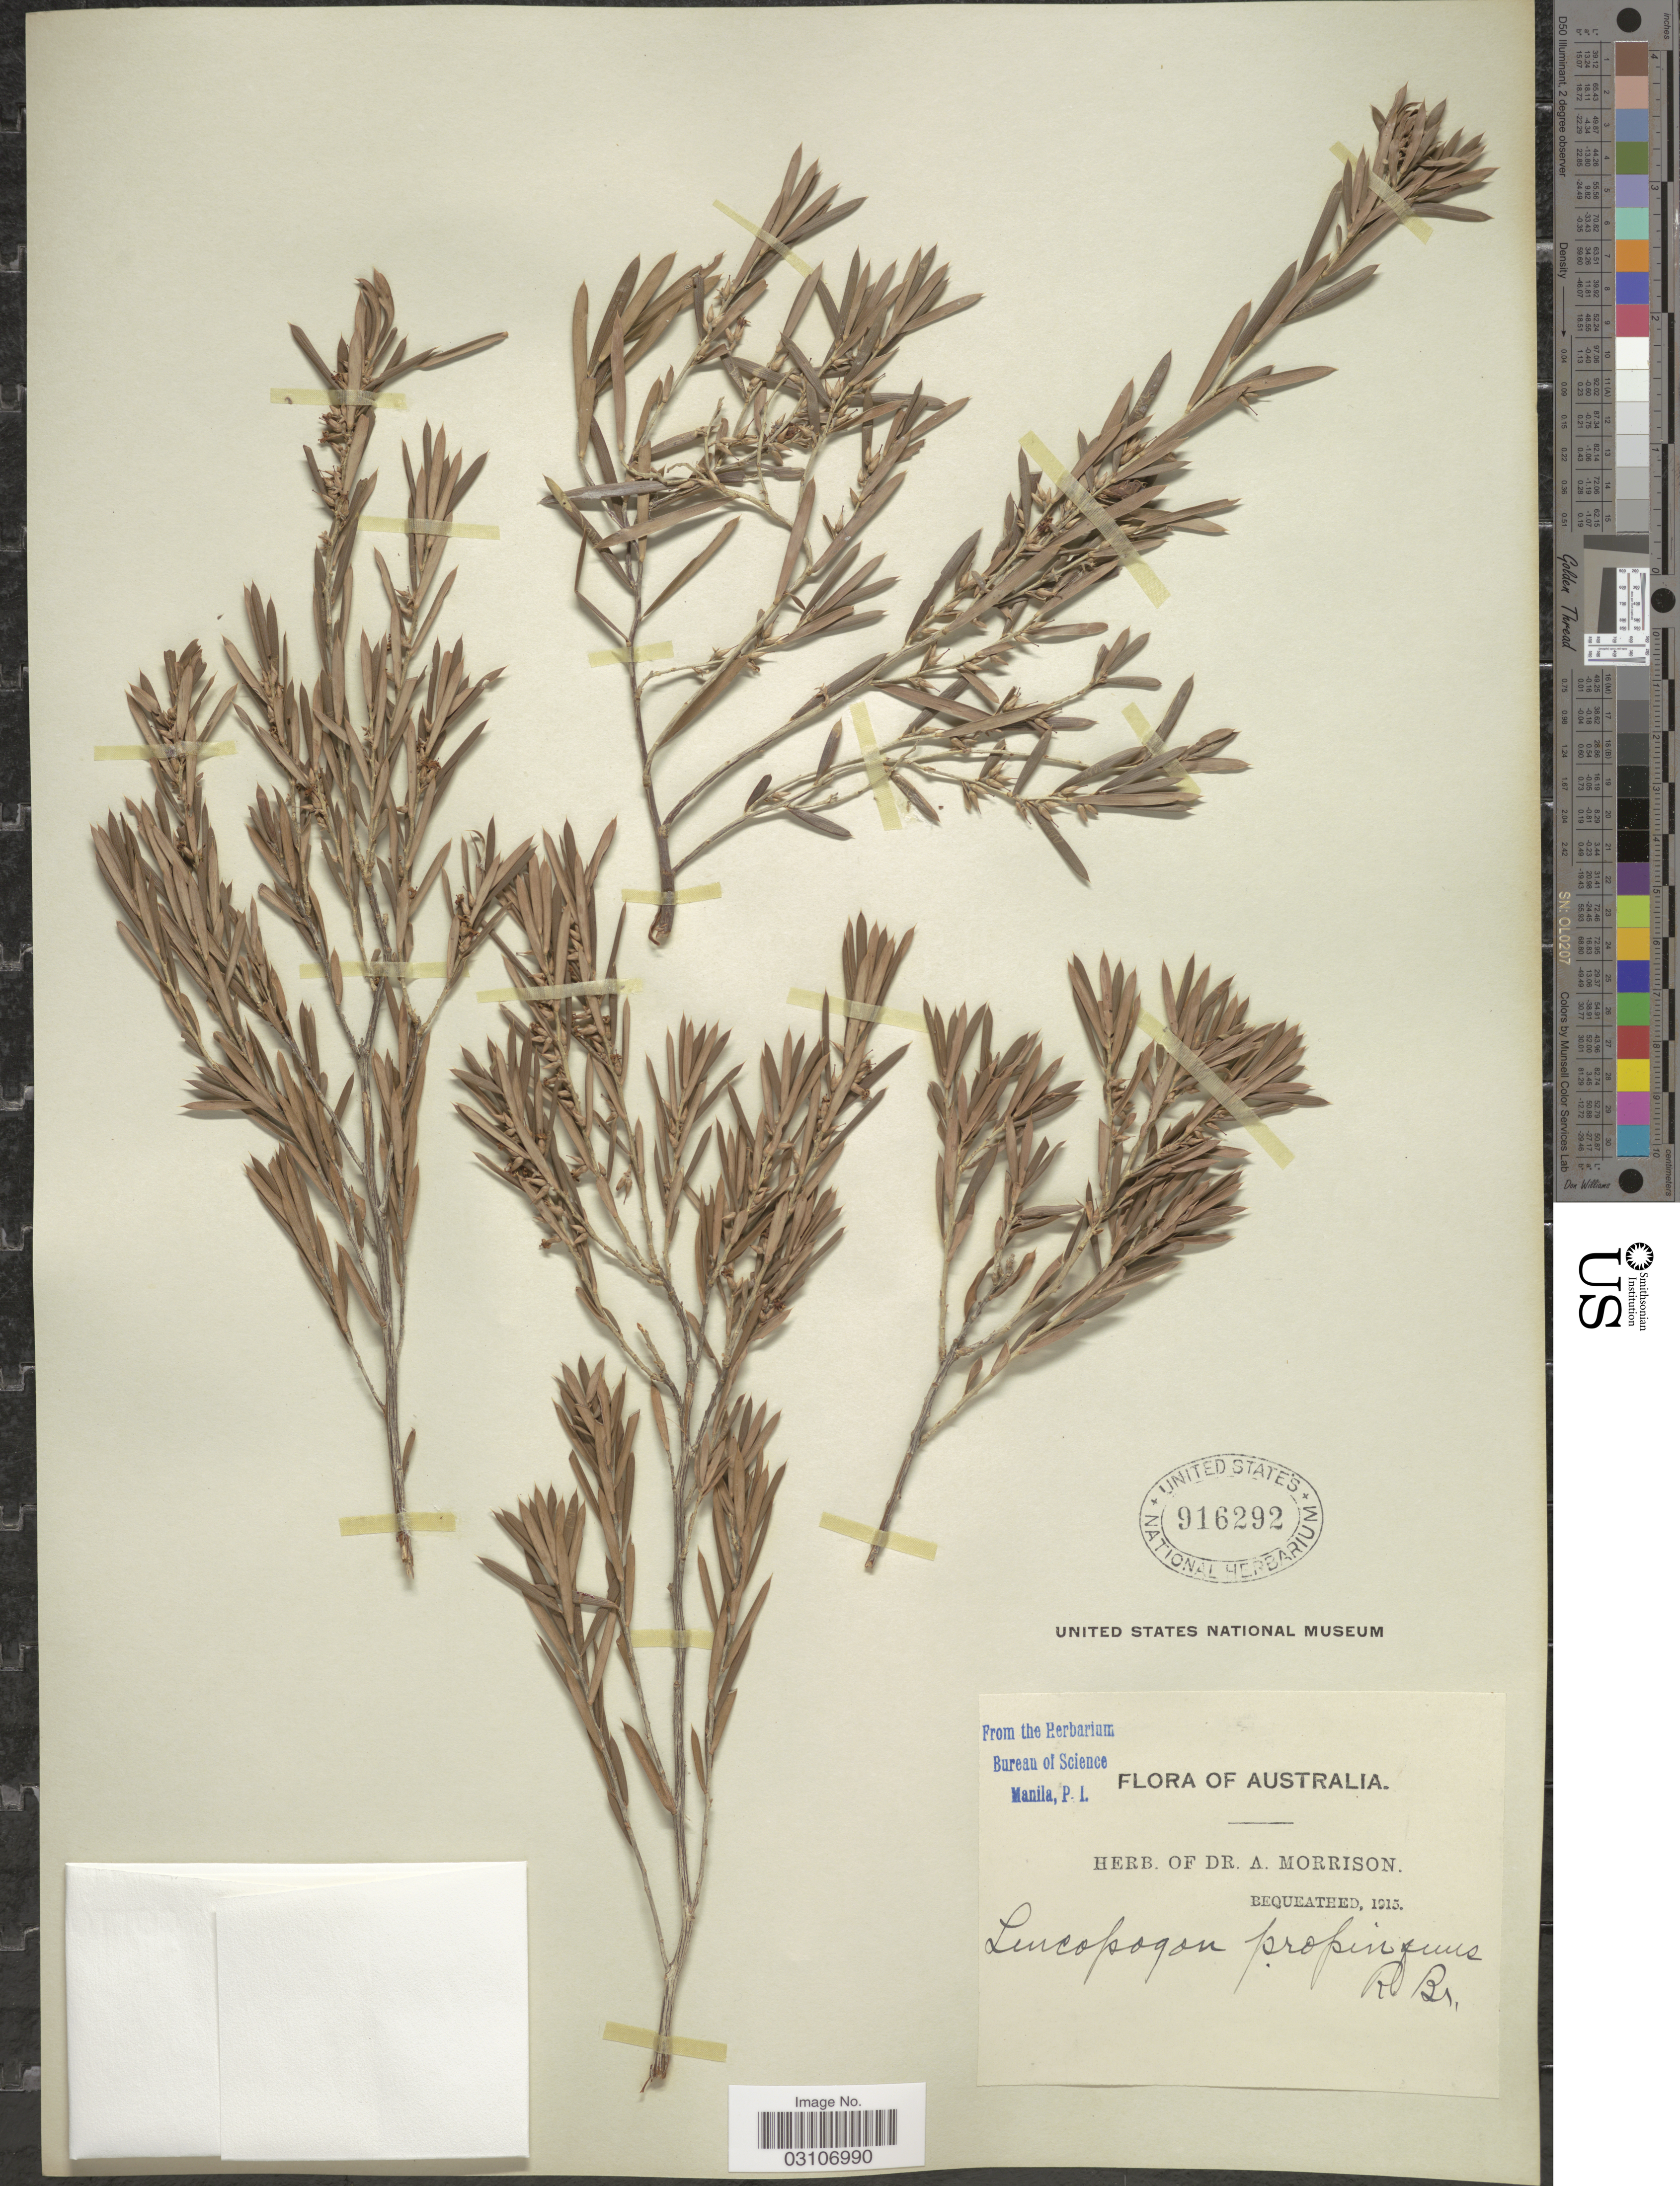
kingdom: Plantae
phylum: Tracheophyta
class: Magnoliopsida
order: Ericales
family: Ericaceae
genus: Leucopogon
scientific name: Leucopogon propinquus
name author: R. Br.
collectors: ex herb. Dr. A. Morrison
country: Australia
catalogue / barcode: US 916292